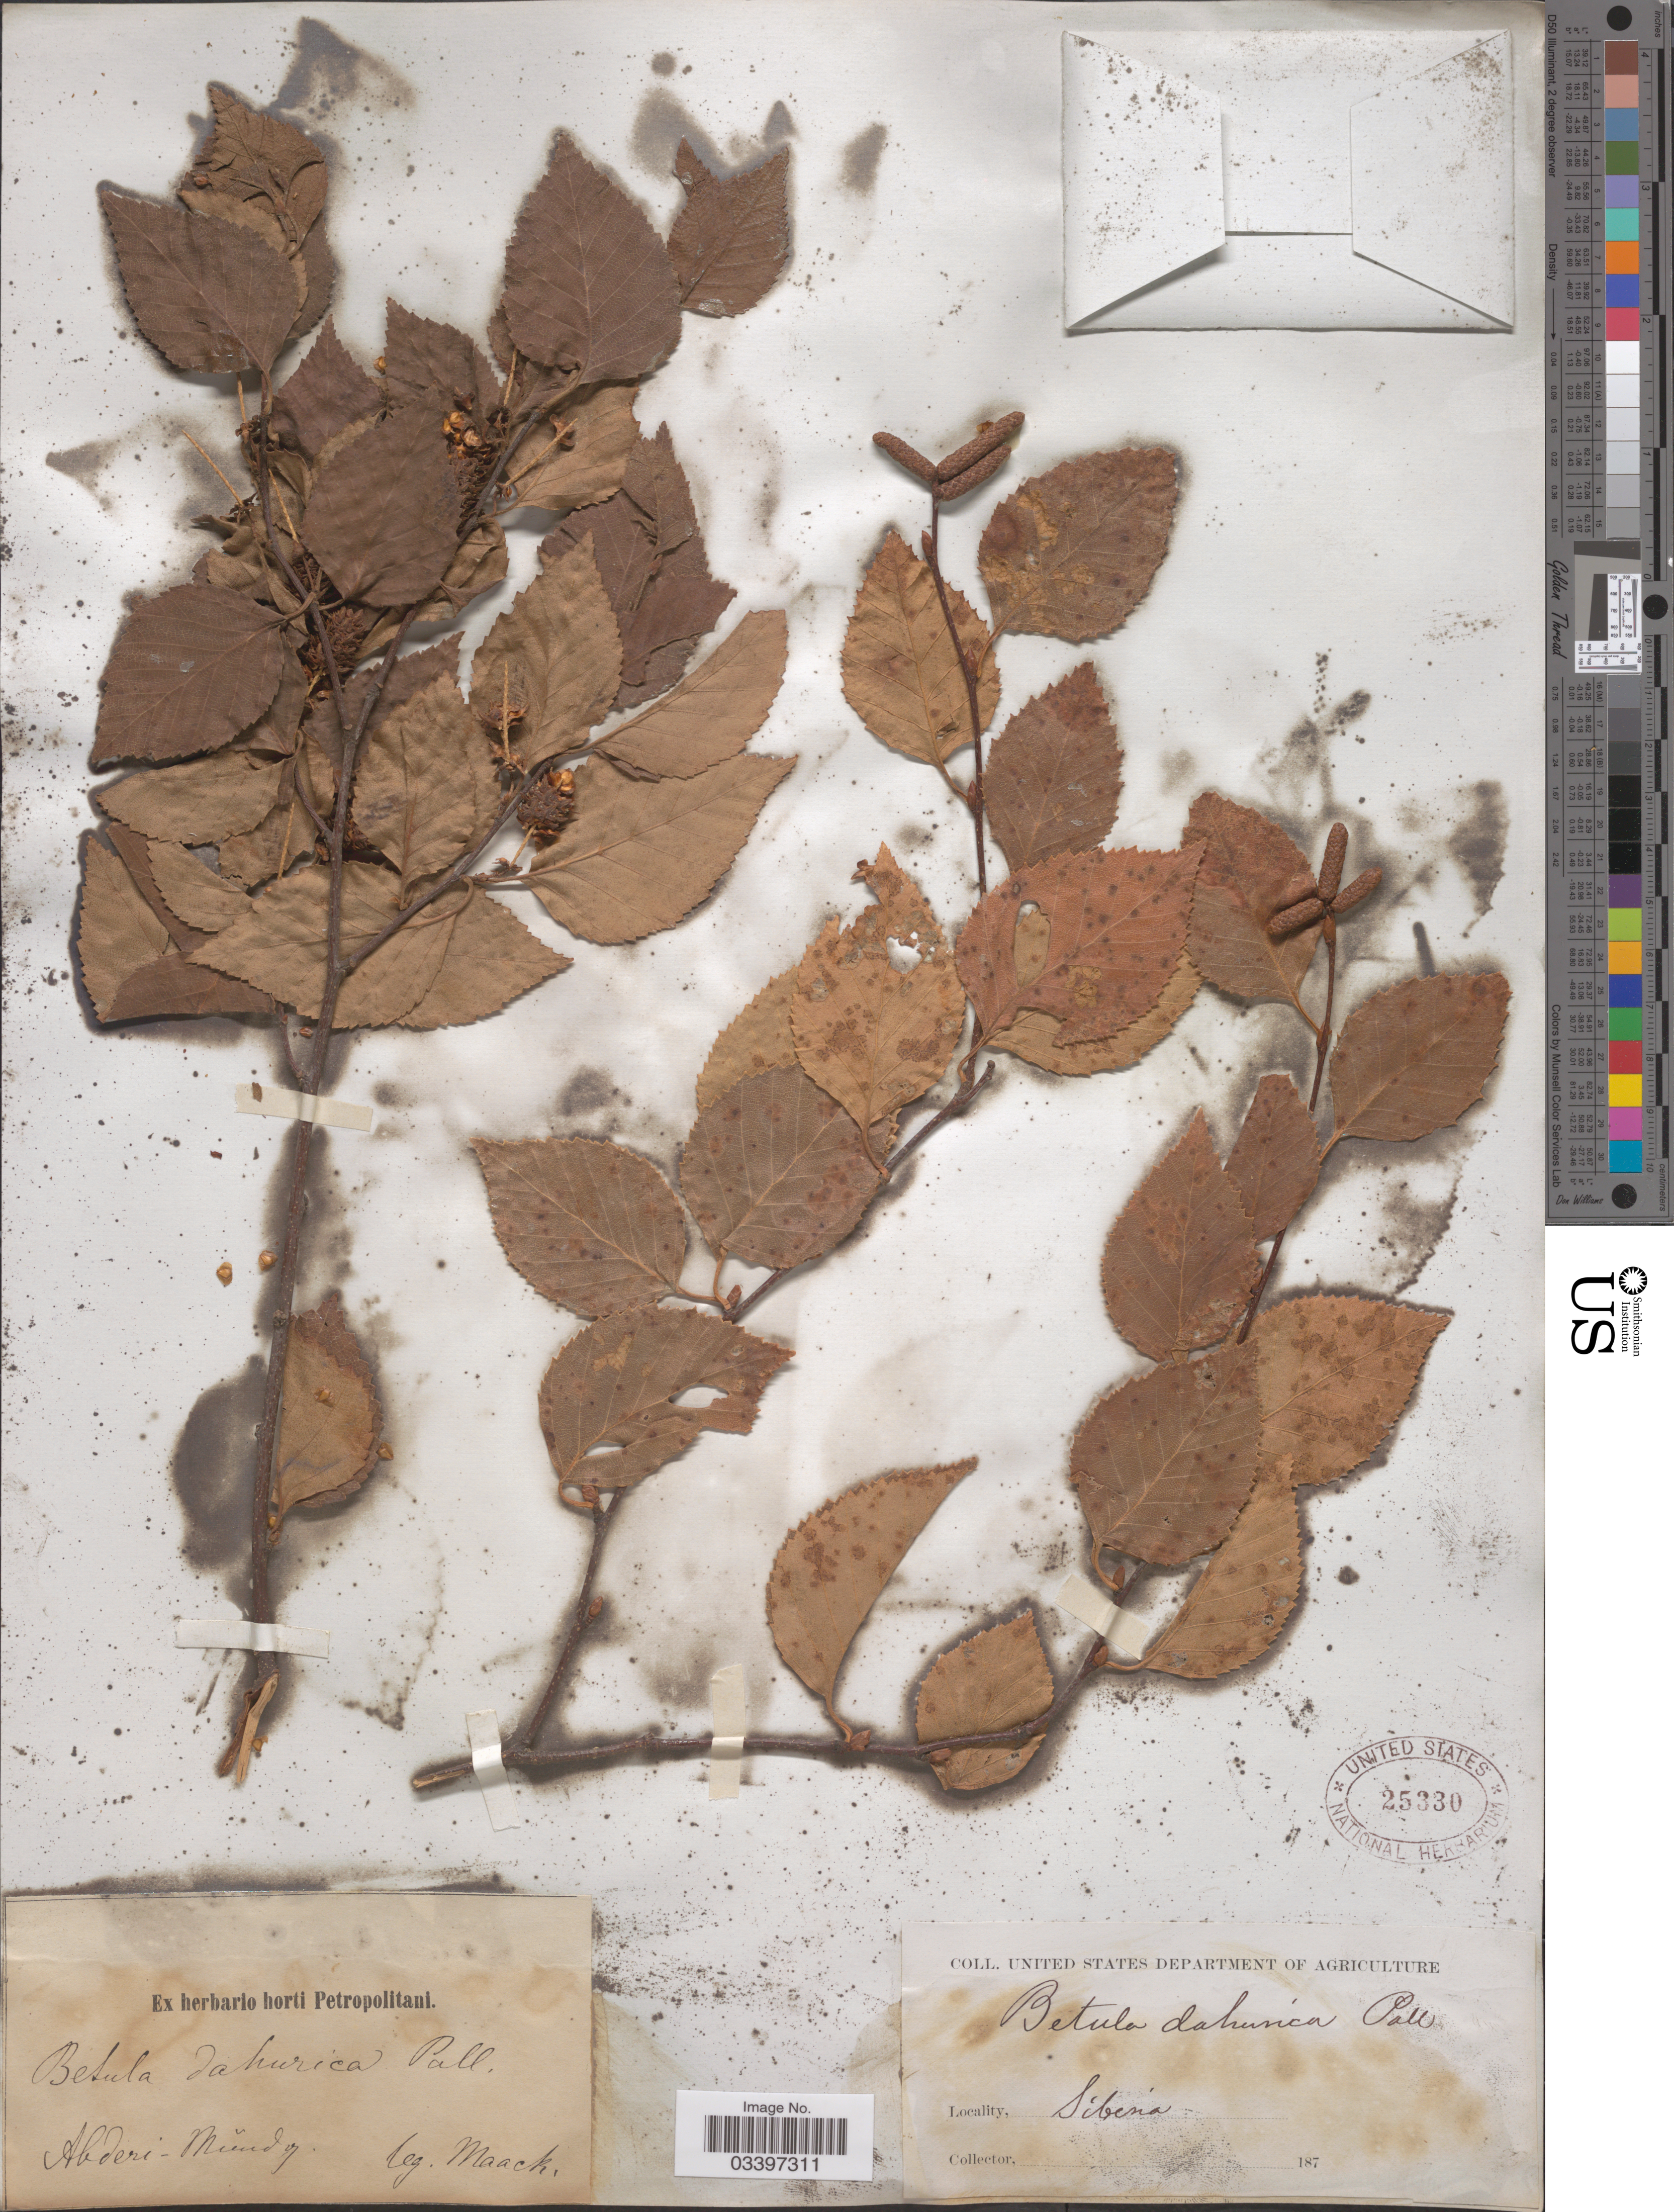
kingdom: Plantae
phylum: Tracheophyta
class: Magnoliopsida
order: Fagales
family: Betulaceae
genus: Betula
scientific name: Betula davurica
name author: Pall.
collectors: Maack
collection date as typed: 187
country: Russian Federation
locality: Abderi-Abderi-Mündung. Siberia.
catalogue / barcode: US 25330